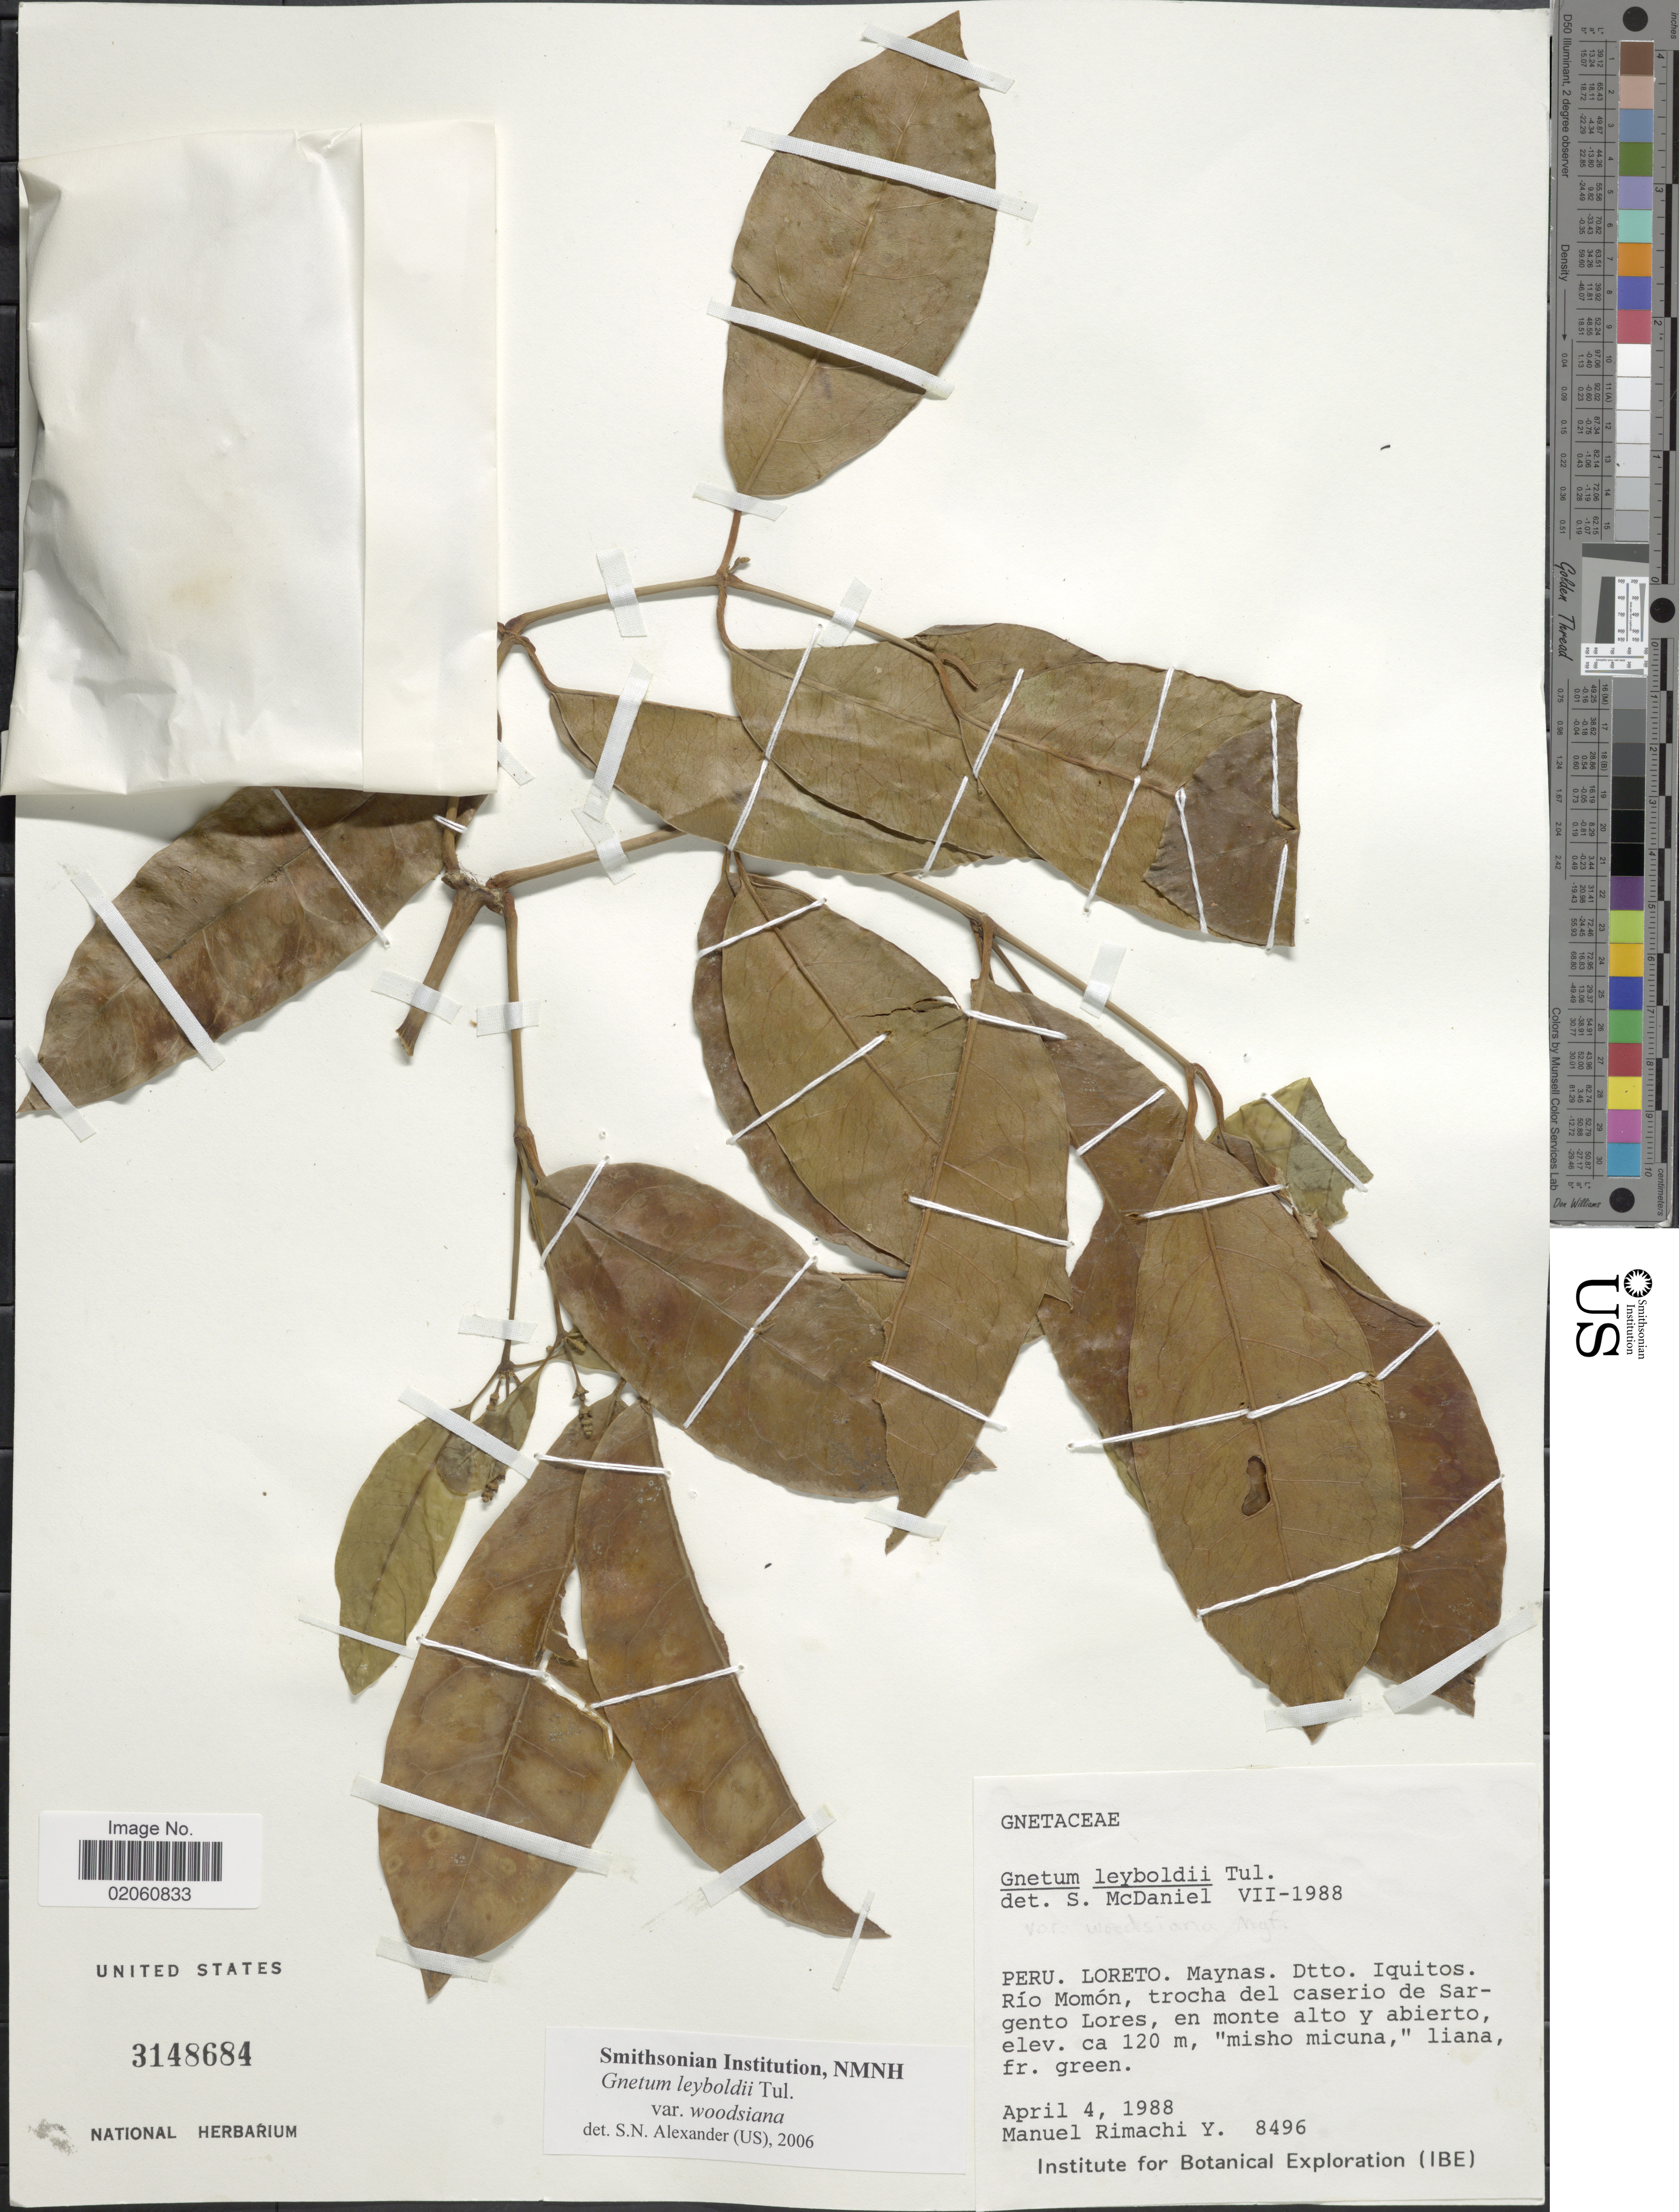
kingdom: Plantae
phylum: Tracheophyta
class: Gnetopsida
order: Gnetales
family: Gnetaceae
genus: Gnetum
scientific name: Gnetum leyboldii var. woodsonianum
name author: Markgr.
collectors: M. Rimachi Y.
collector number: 8496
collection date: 1988-04-04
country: Peru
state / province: Loreto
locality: Maynas. Dtto Iquitos. Río Momón, trocha del caserio de Sargento Lores, en monte alto y abierto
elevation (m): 120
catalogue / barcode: US 3148684